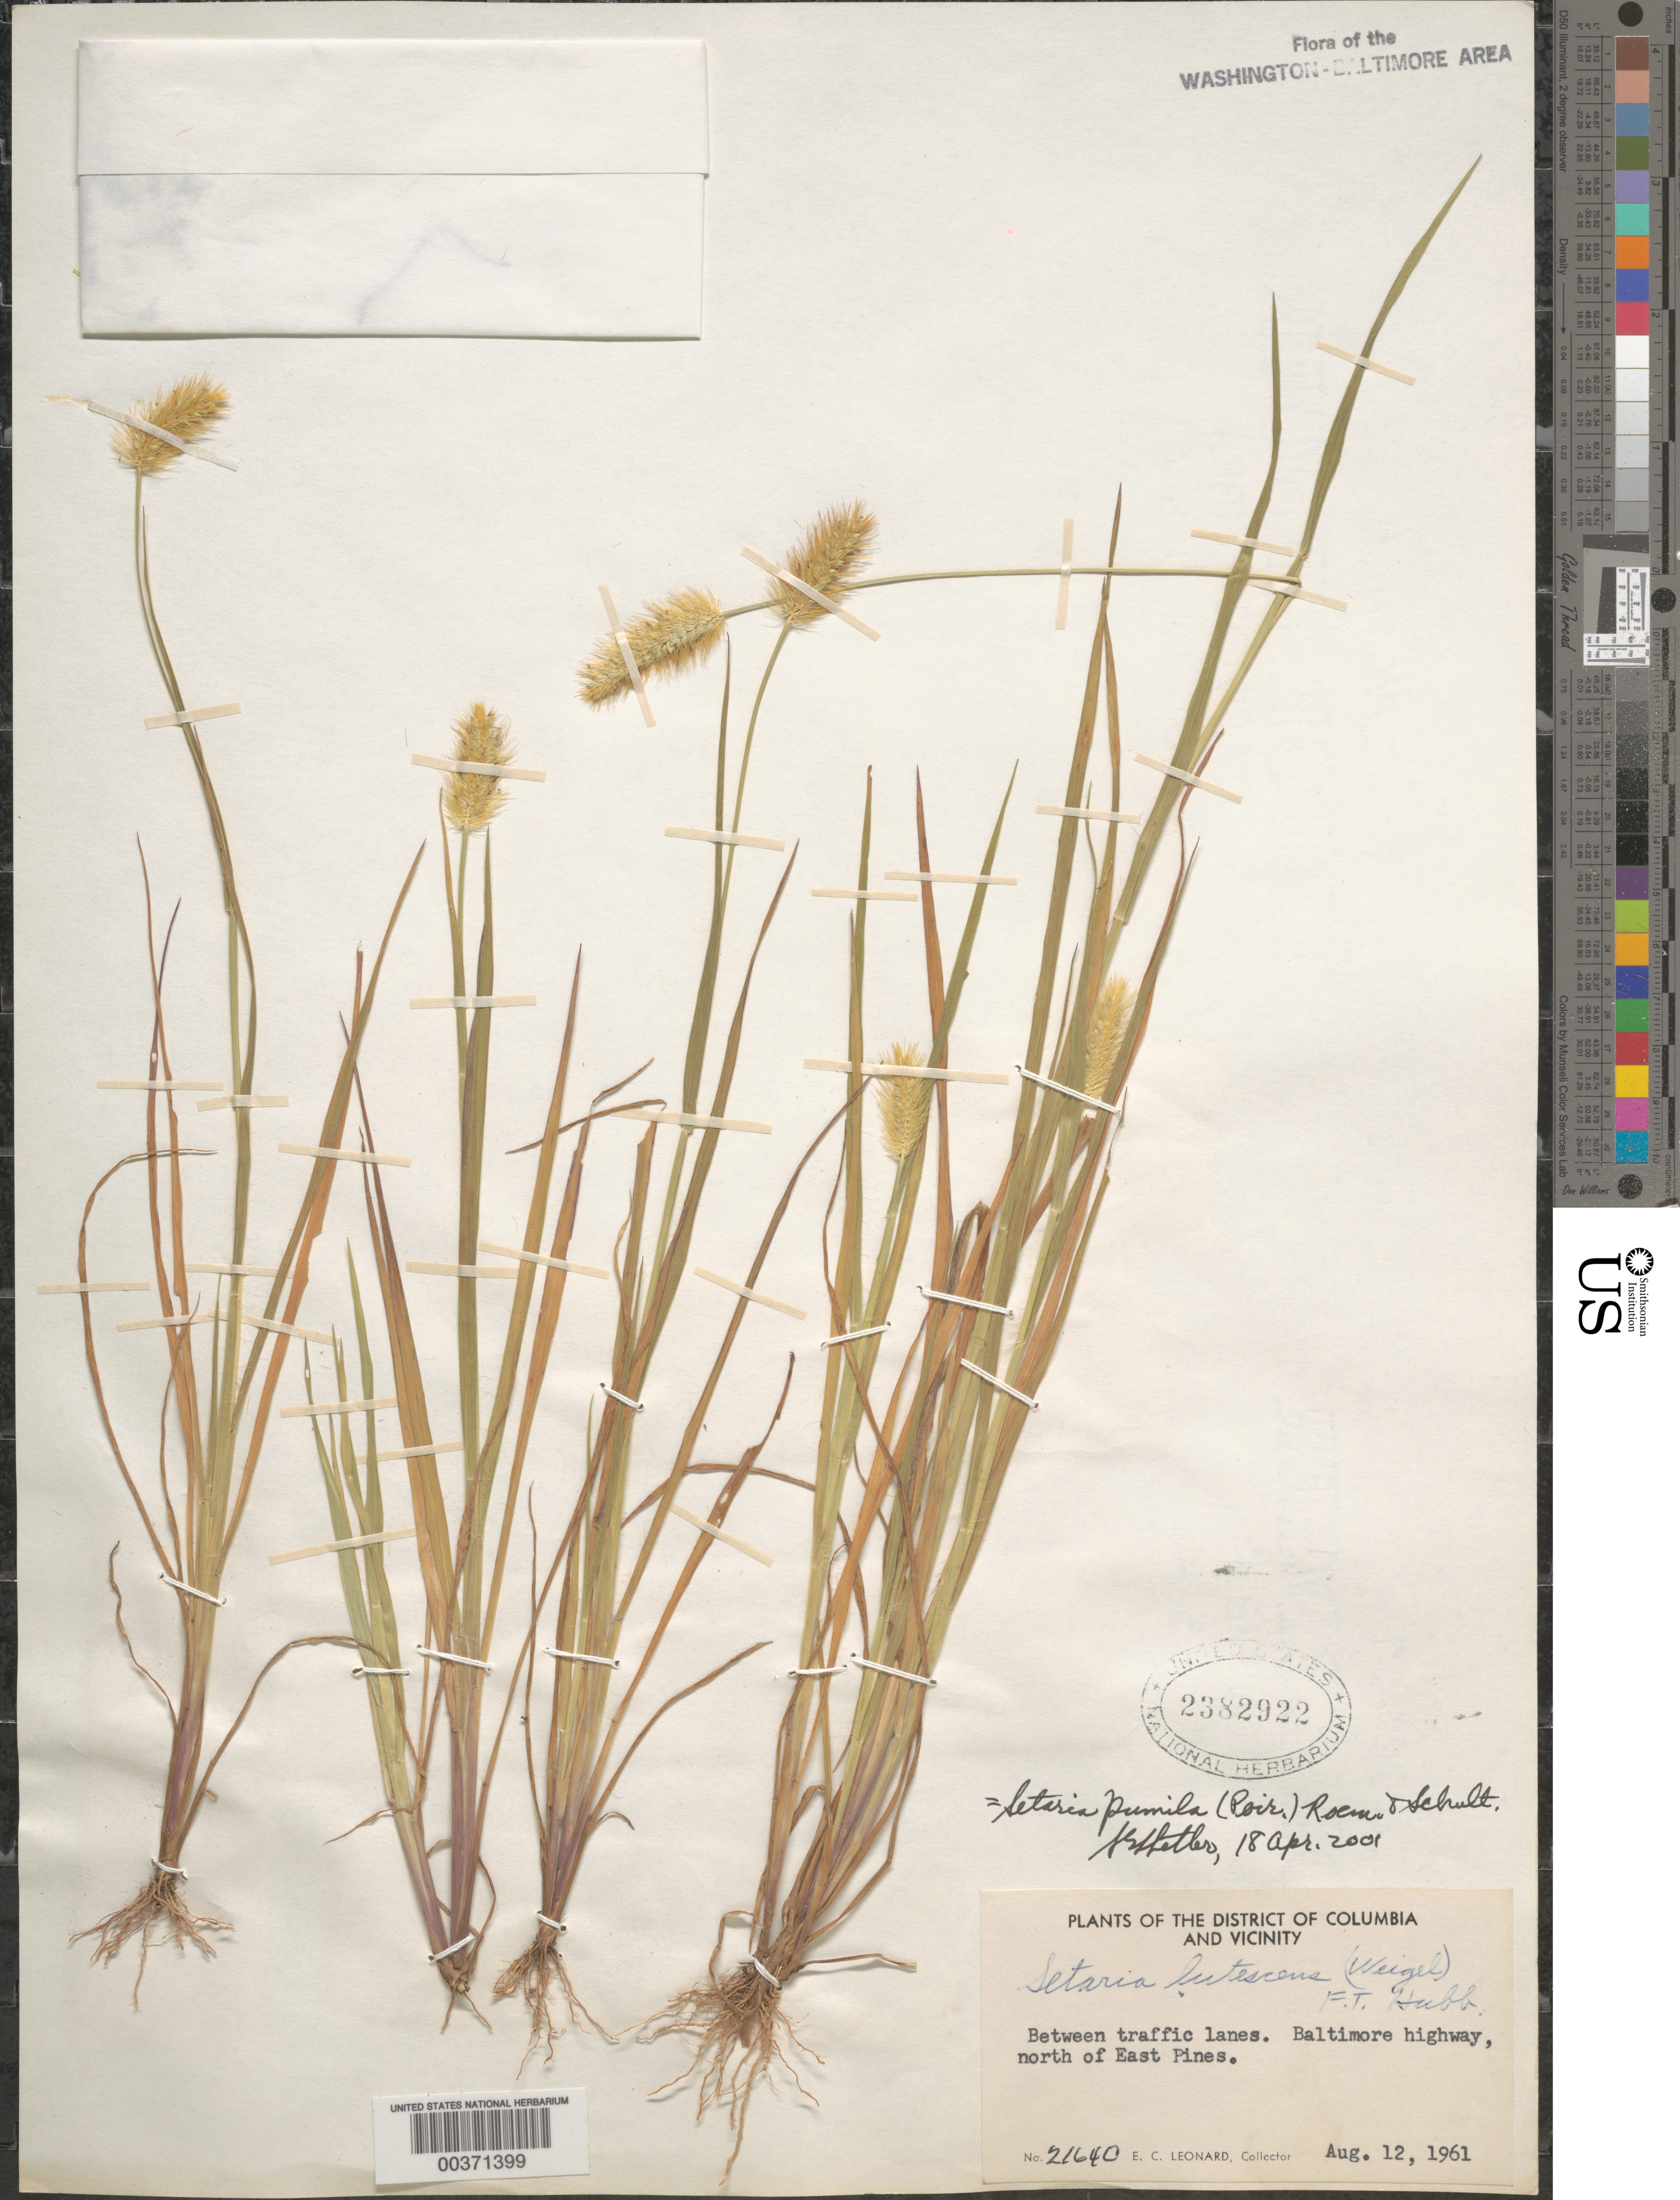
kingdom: Plantae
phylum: Tracheophyta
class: Liliopsida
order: Poales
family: Poaceae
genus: Setaria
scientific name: Setaria pumila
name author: (Poir.) Roem. & Schult.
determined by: Shetler, Stanwyn G., (US), NMNH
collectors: E. C. Leonard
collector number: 21640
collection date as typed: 12 Aug 1961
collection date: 1961-08-12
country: United States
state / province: Maryland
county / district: Prince George's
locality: Baltimore Highway, N of the Pines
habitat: Between traffic lanes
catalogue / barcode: US 2382922